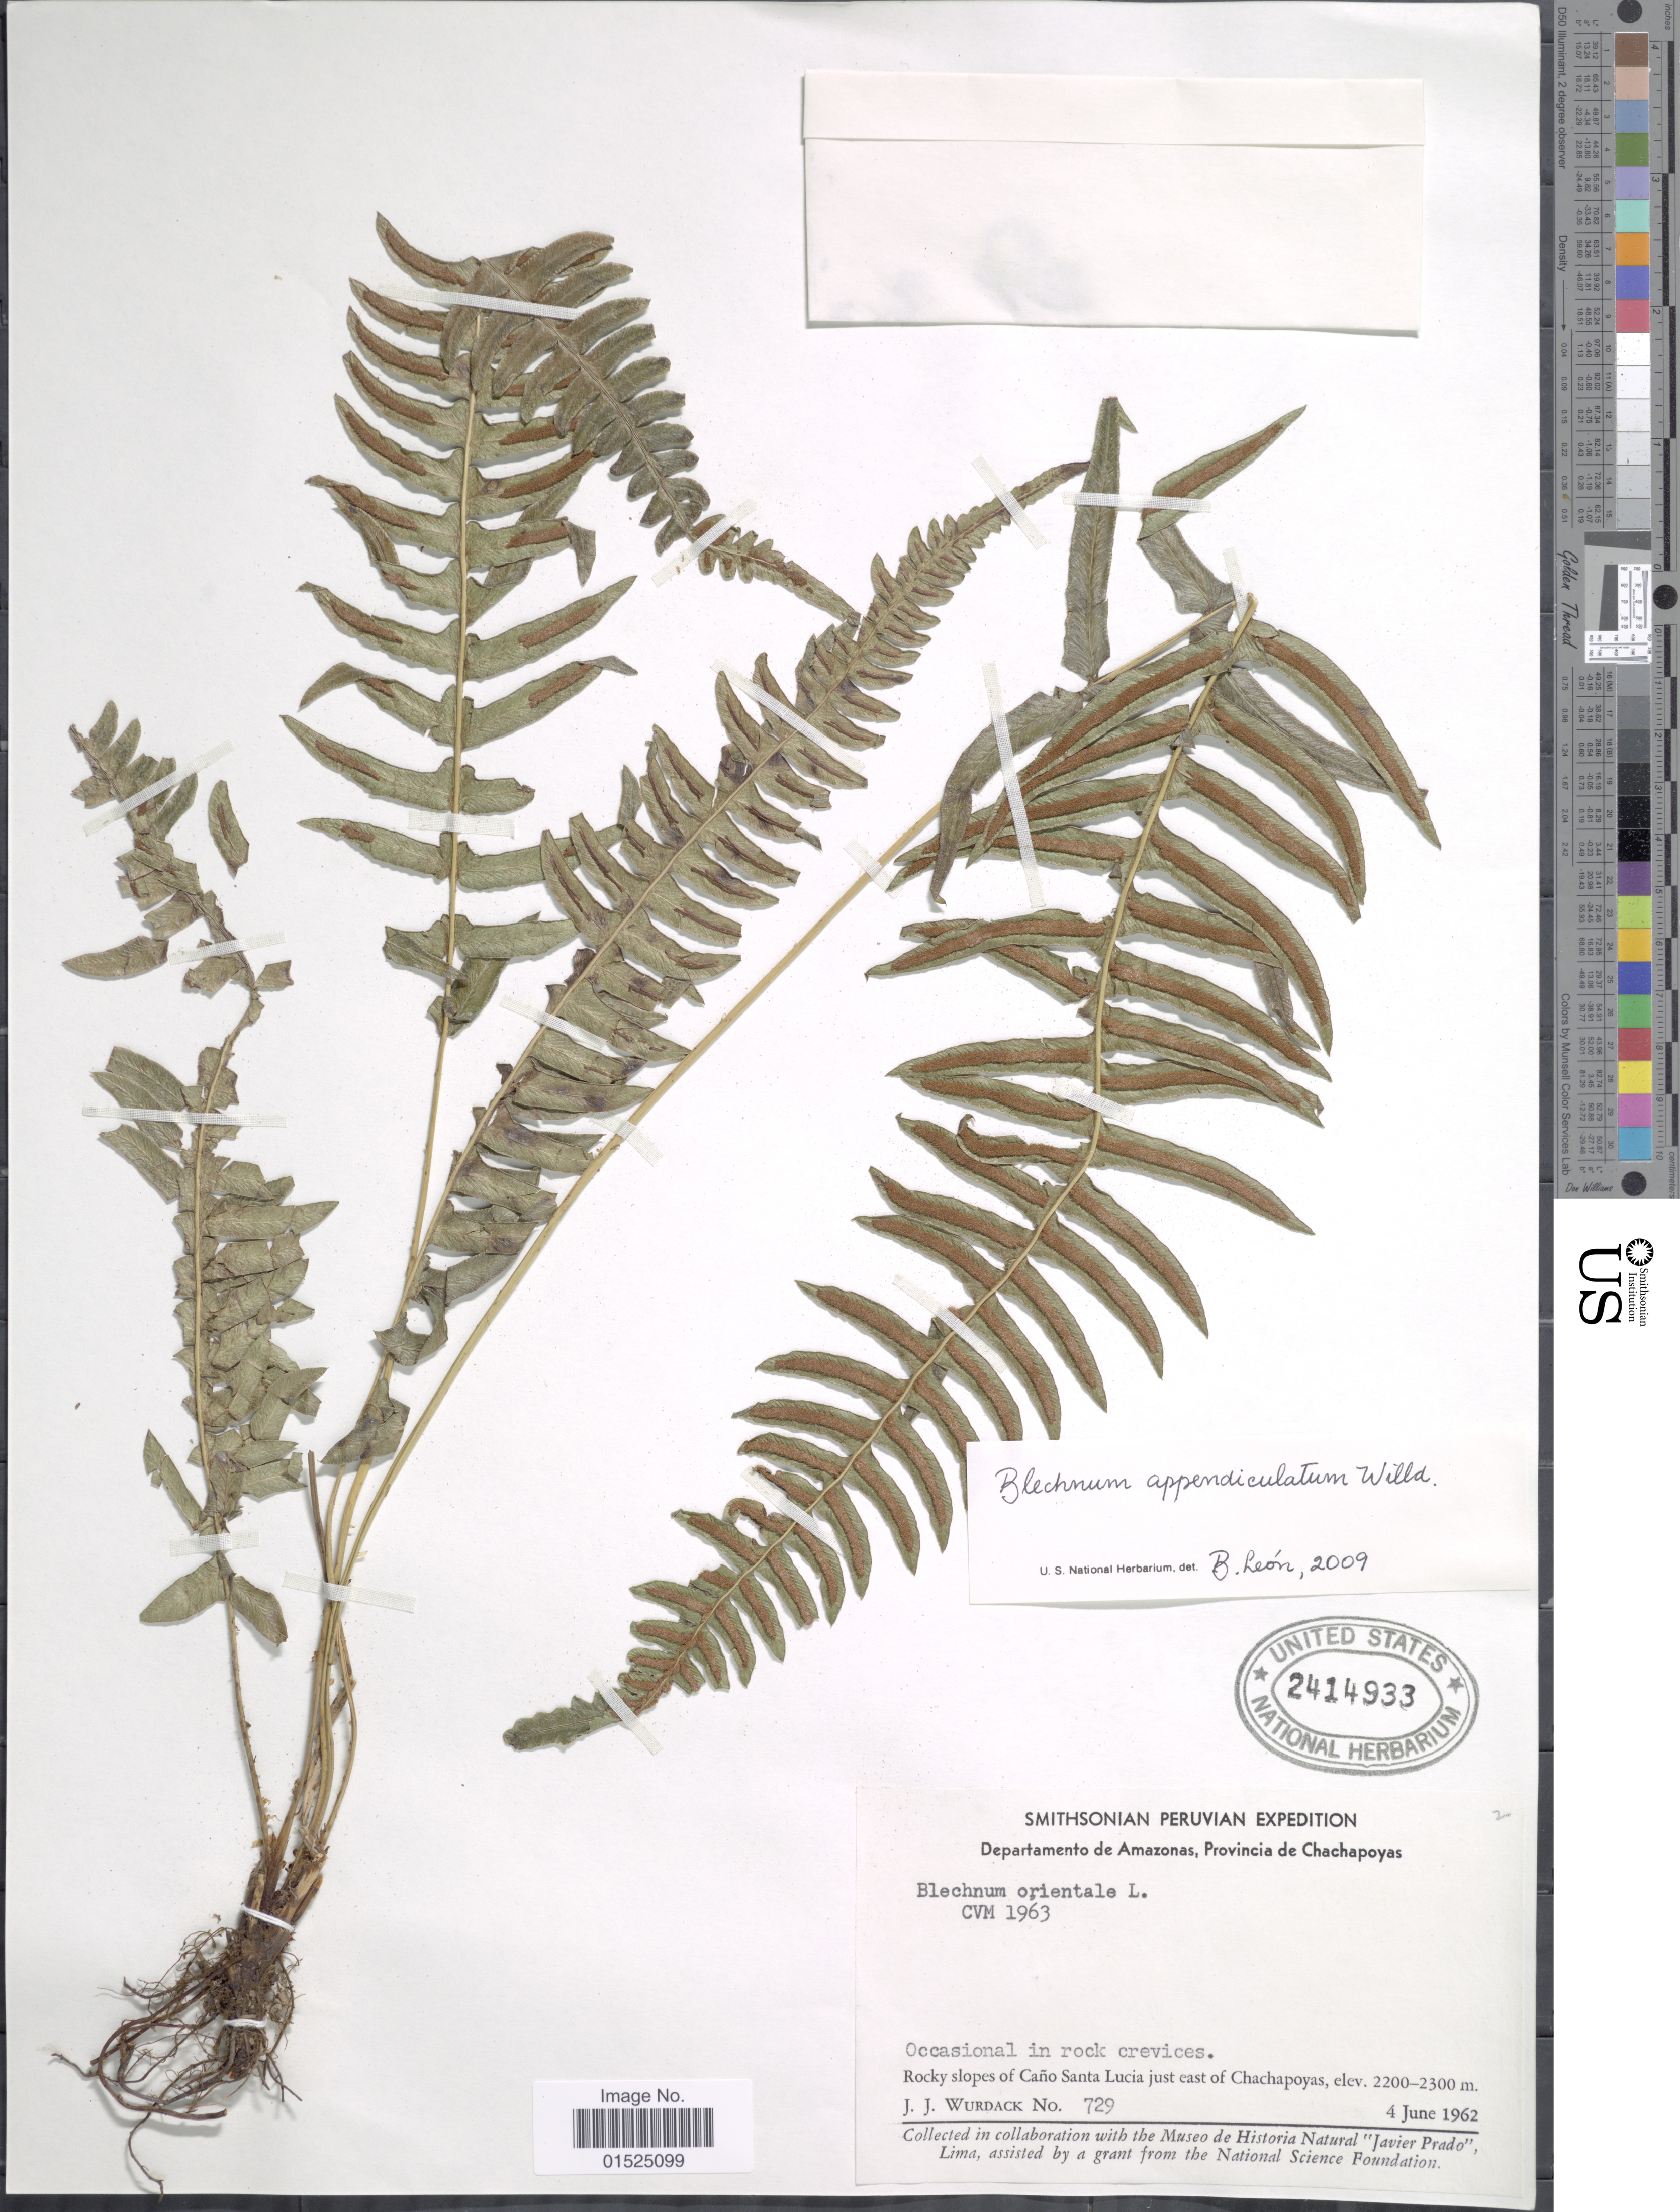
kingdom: Plantae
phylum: Tracheophyta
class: Polypodiopsida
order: Polypodiales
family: Blechnaceae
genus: Blechnum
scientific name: Blechnum appendiculatum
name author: Willd.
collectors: J. J. Wurdack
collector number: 729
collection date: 1962-06-04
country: Peru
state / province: Amazonas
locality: Provincia Chachapoyas, rocky slopes of Cano Santa Lucia just east of Chachapoyas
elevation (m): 2200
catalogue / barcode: US 2414933